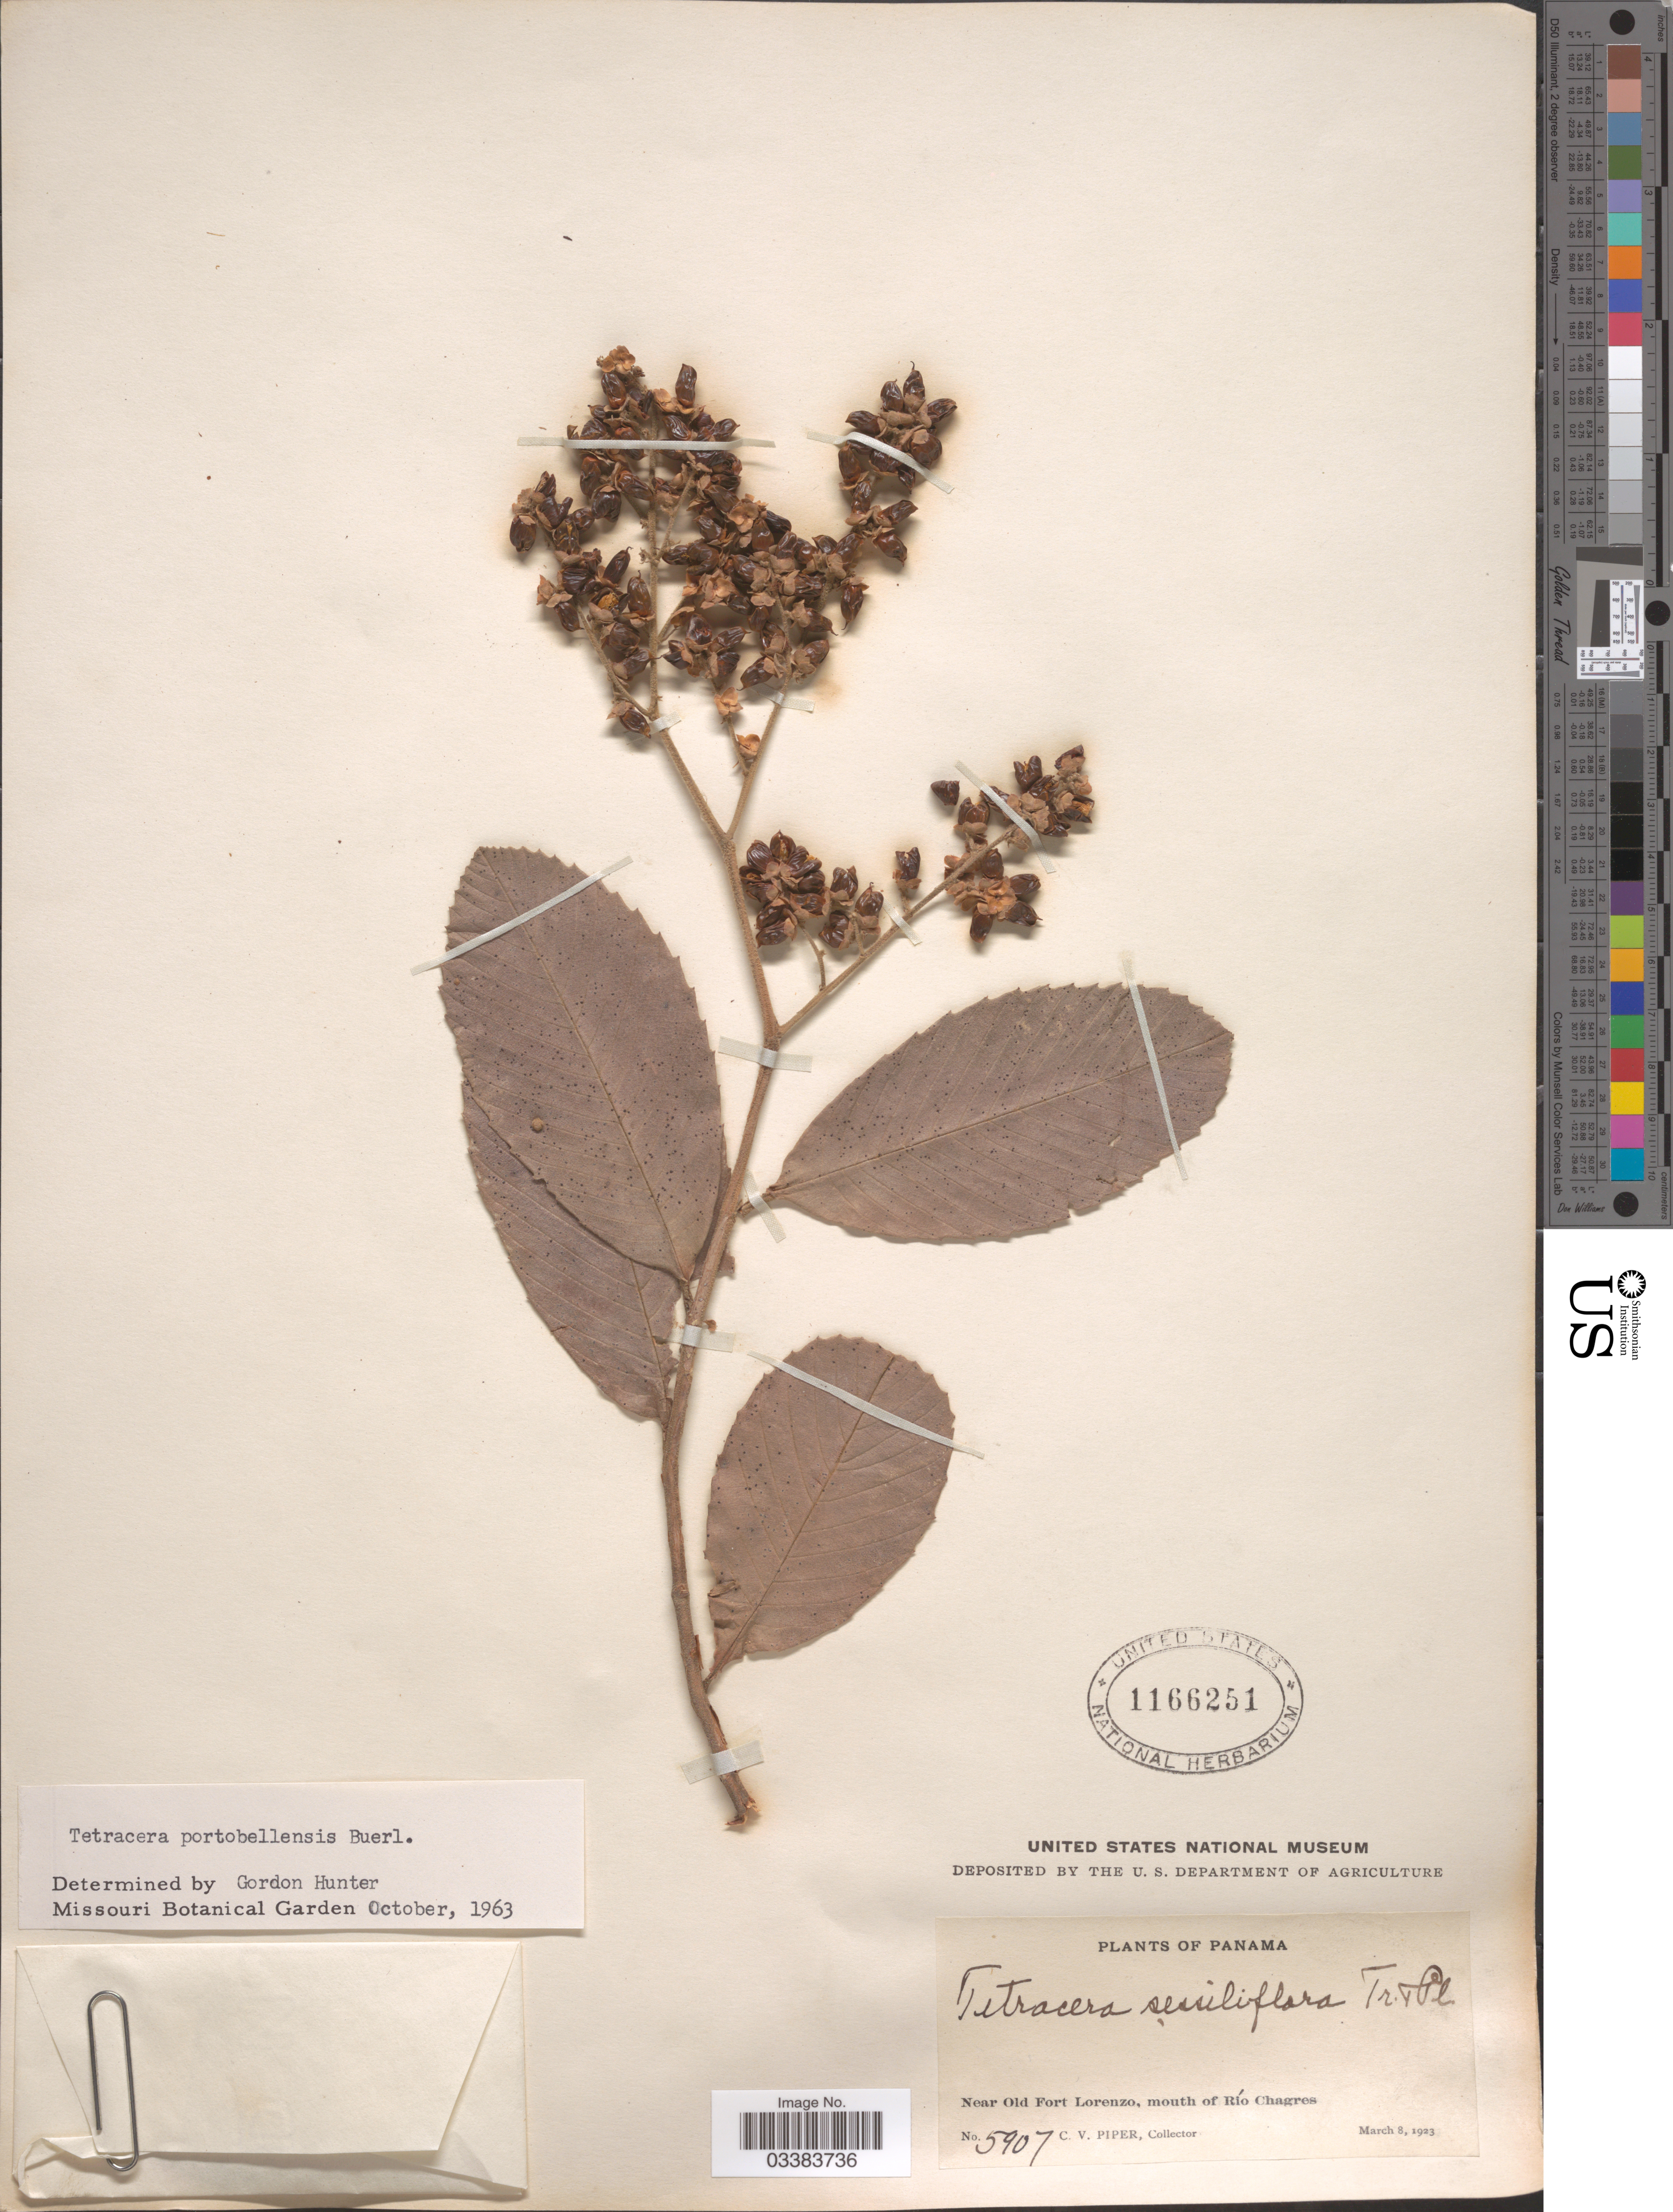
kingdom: Plantae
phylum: Tracheophyta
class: Magnoliopsida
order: Dilleniales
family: Dilleniaceae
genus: Tetracera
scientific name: Tetracera portobellensis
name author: Beurl.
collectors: C. V. Piper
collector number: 5907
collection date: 1923-03-08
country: Panama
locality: Near Old Fort Lorenzo, mouth of Río Chagres.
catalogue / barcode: US 1166251